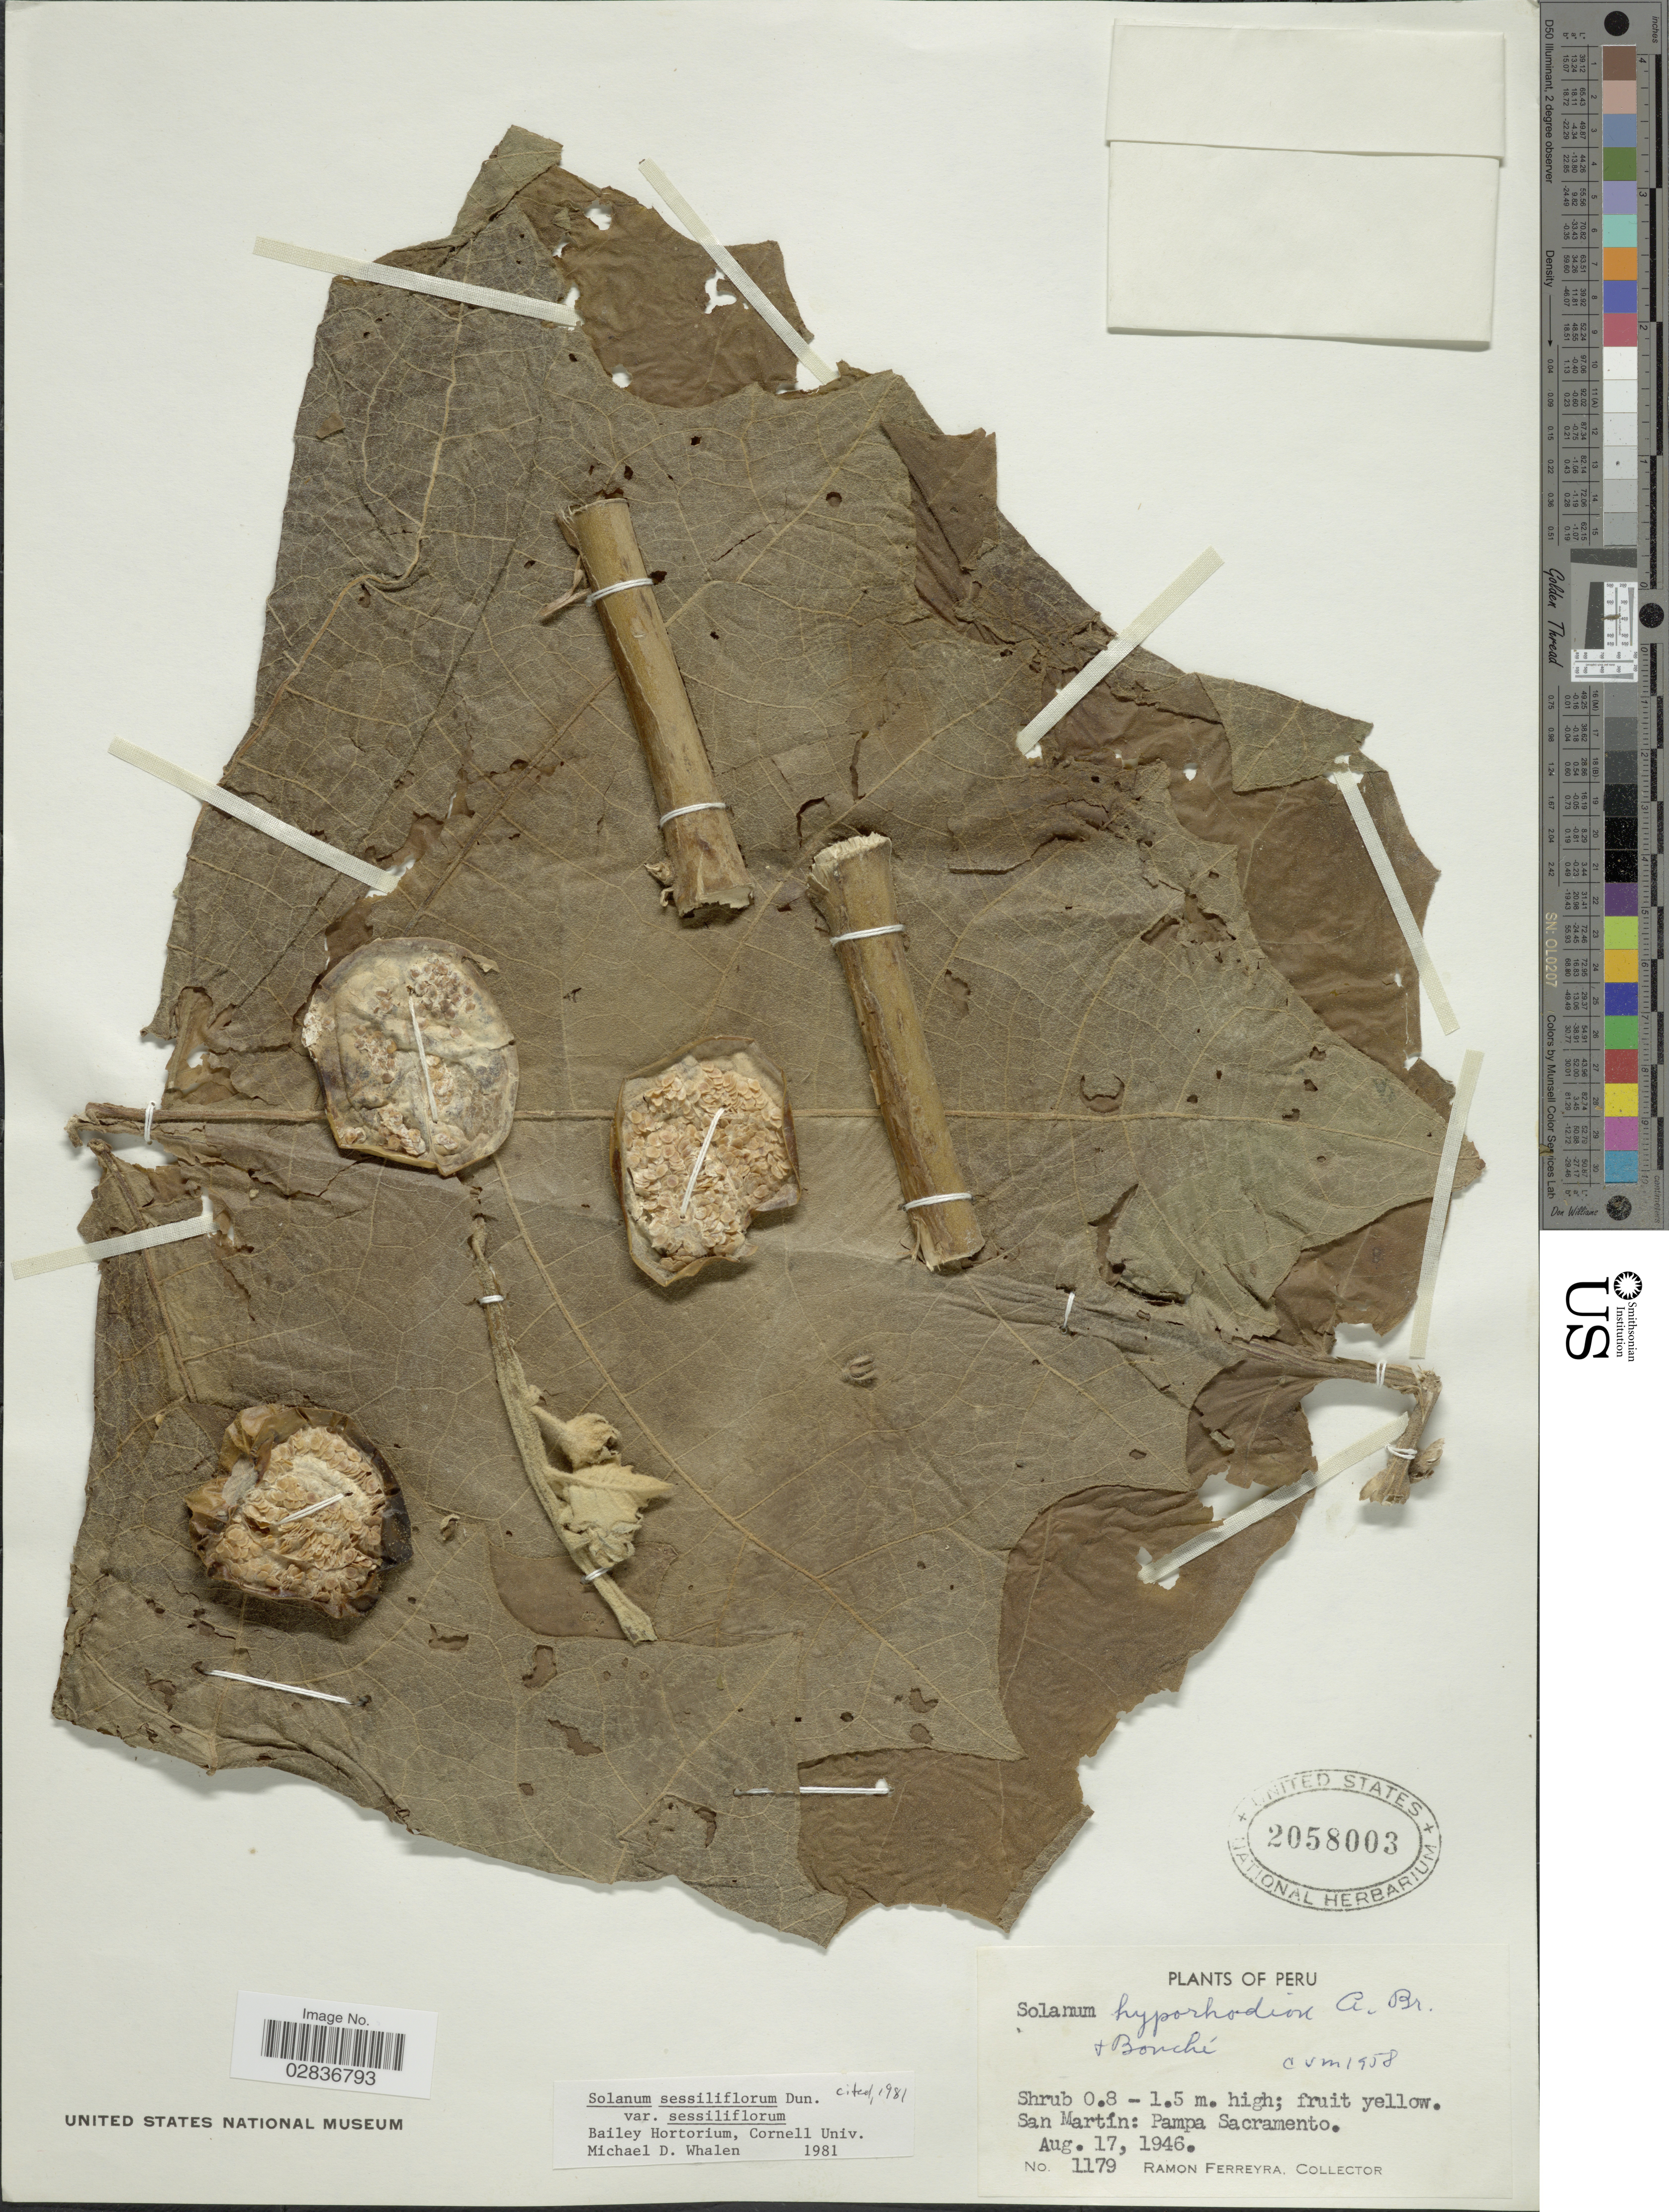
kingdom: Plantae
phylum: Tracheophyta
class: Magnoliopsida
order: Solanales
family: Solanaceae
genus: Solanum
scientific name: Solanum sessiliflorum var. sessiliflorum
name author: Dunal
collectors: R. A. Ferreyra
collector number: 1179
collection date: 1946-08-17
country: Peru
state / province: San Martín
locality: San Martín: Pampa Sacramento.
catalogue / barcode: US 2058003